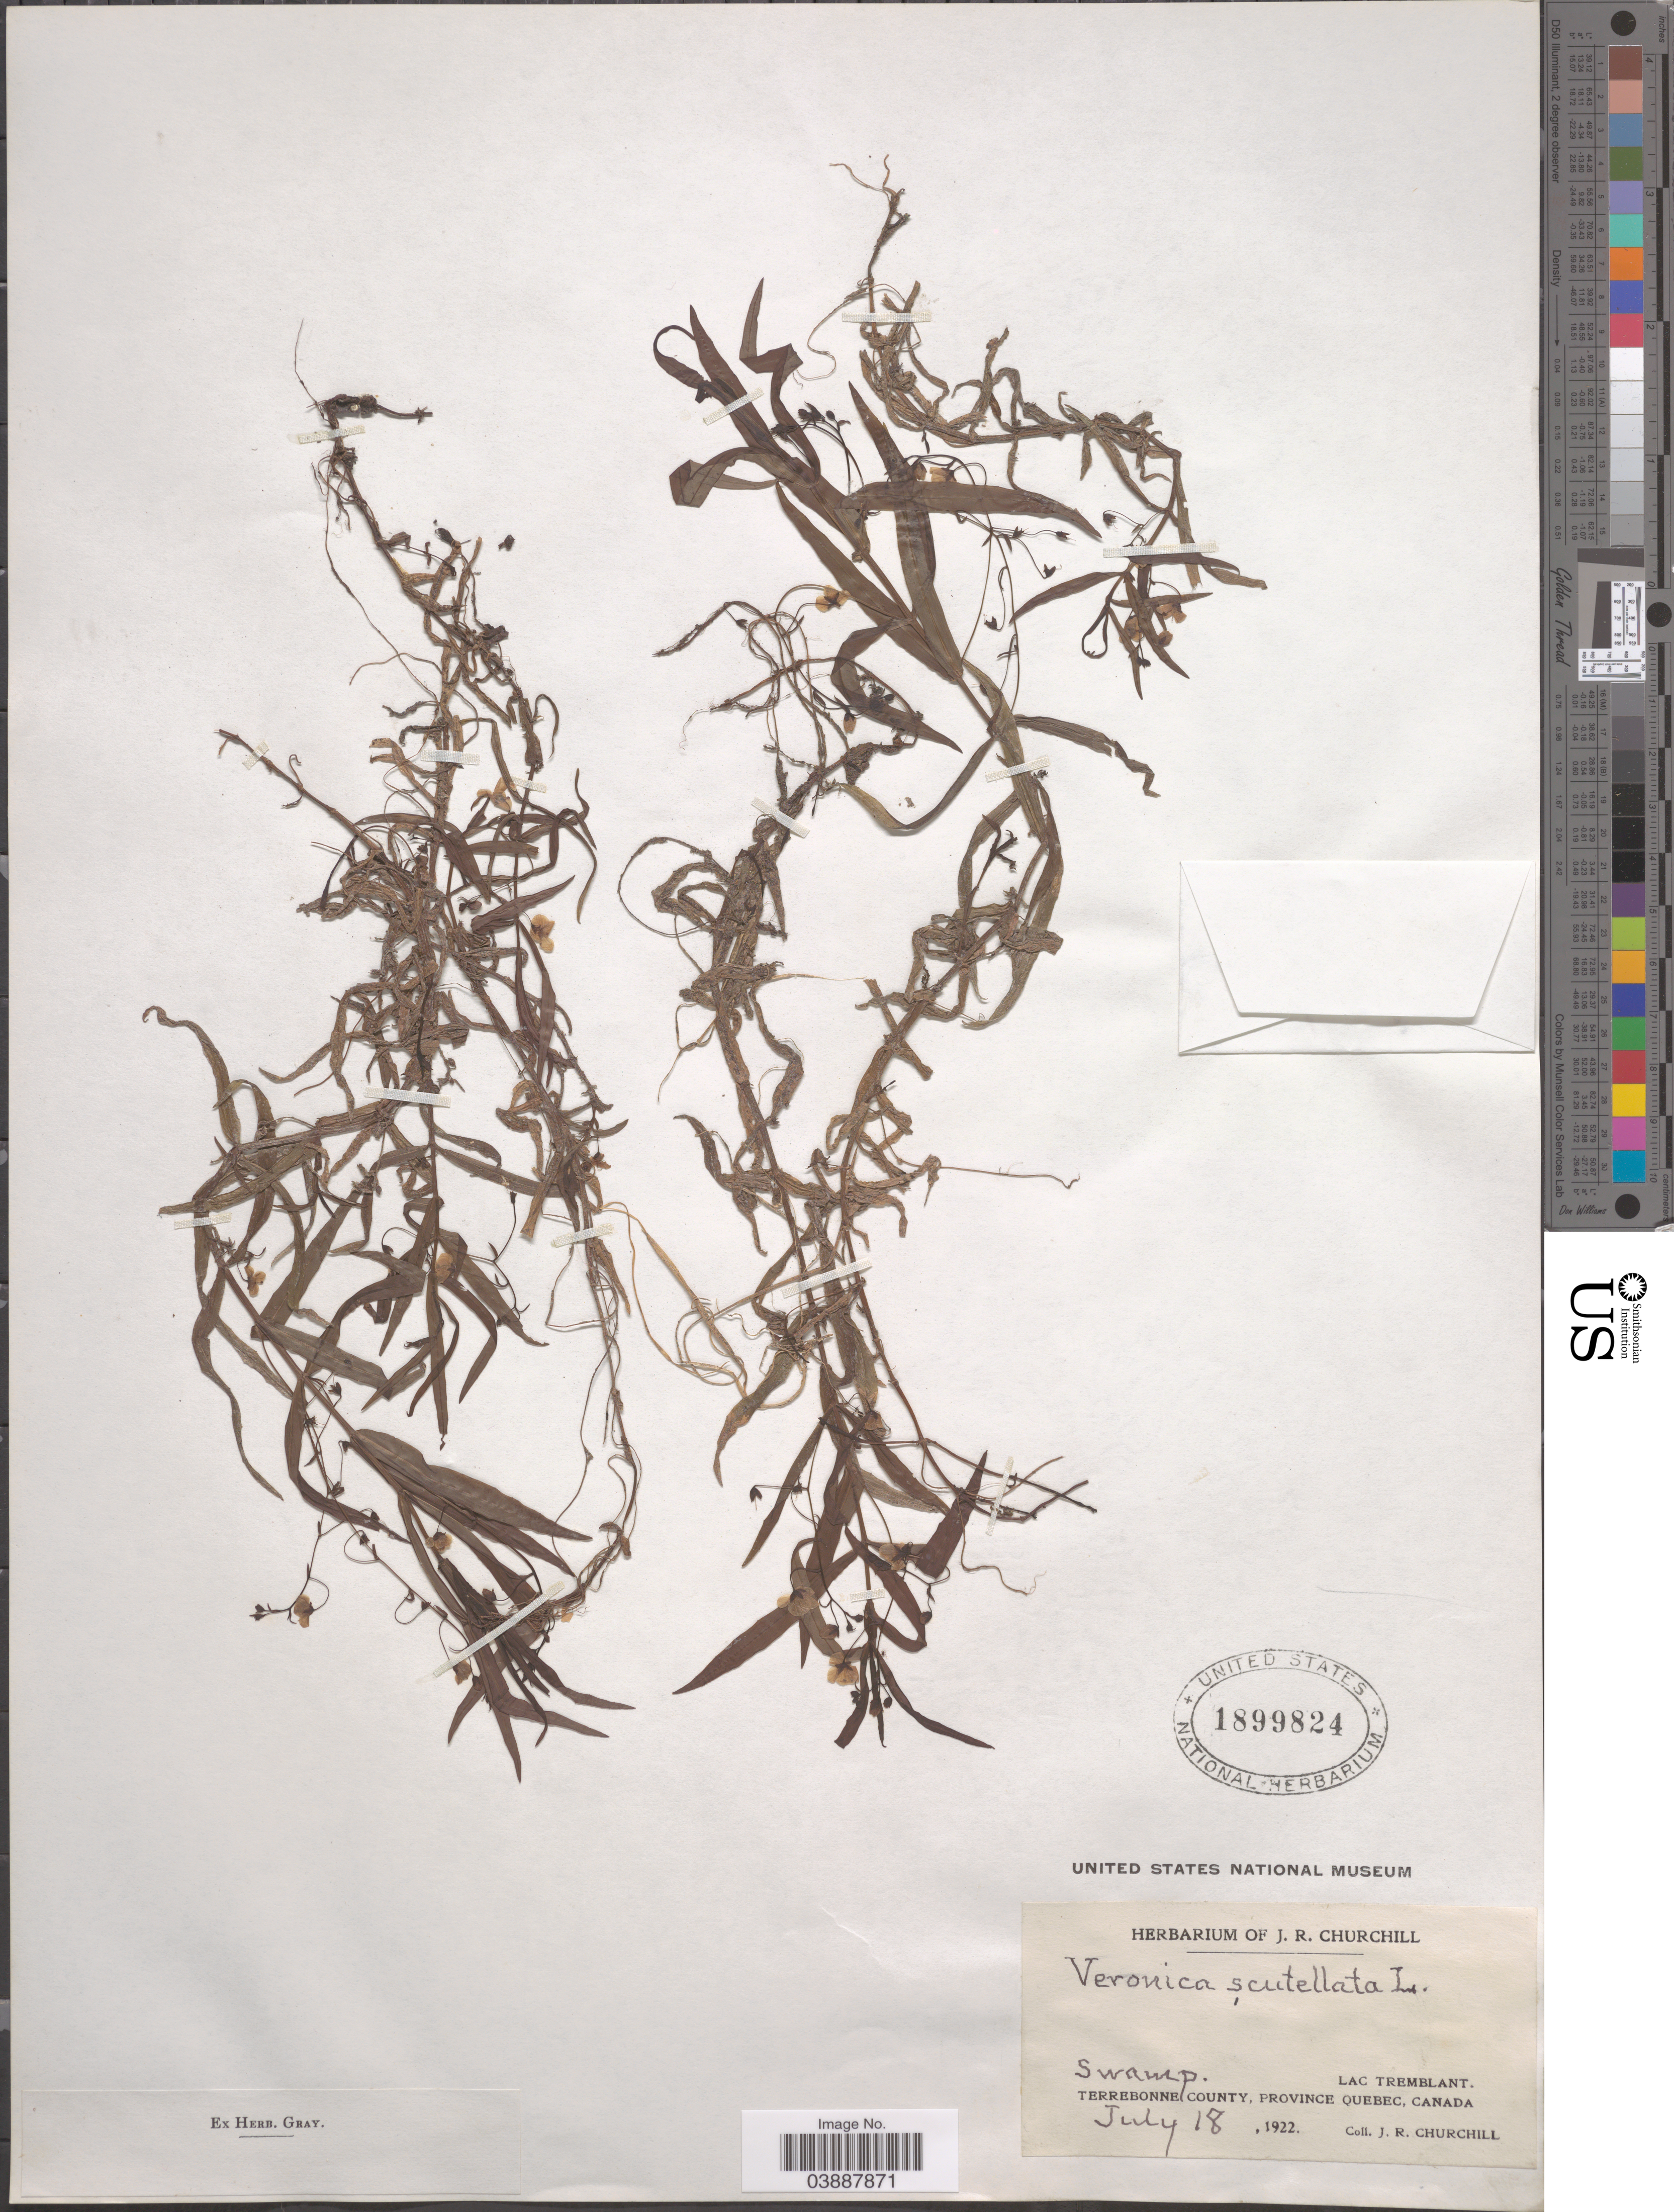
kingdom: Plantae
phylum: Tracheophyta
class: Magnoliopsida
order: Lamiales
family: Plantaginaceae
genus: Veronica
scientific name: Veronica scutellata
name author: L.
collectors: J. Churchill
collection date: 1922-07-18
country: Canada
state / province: Quebec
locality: Lac Tremblant. Terrebonne County.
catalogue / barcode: US 1899824